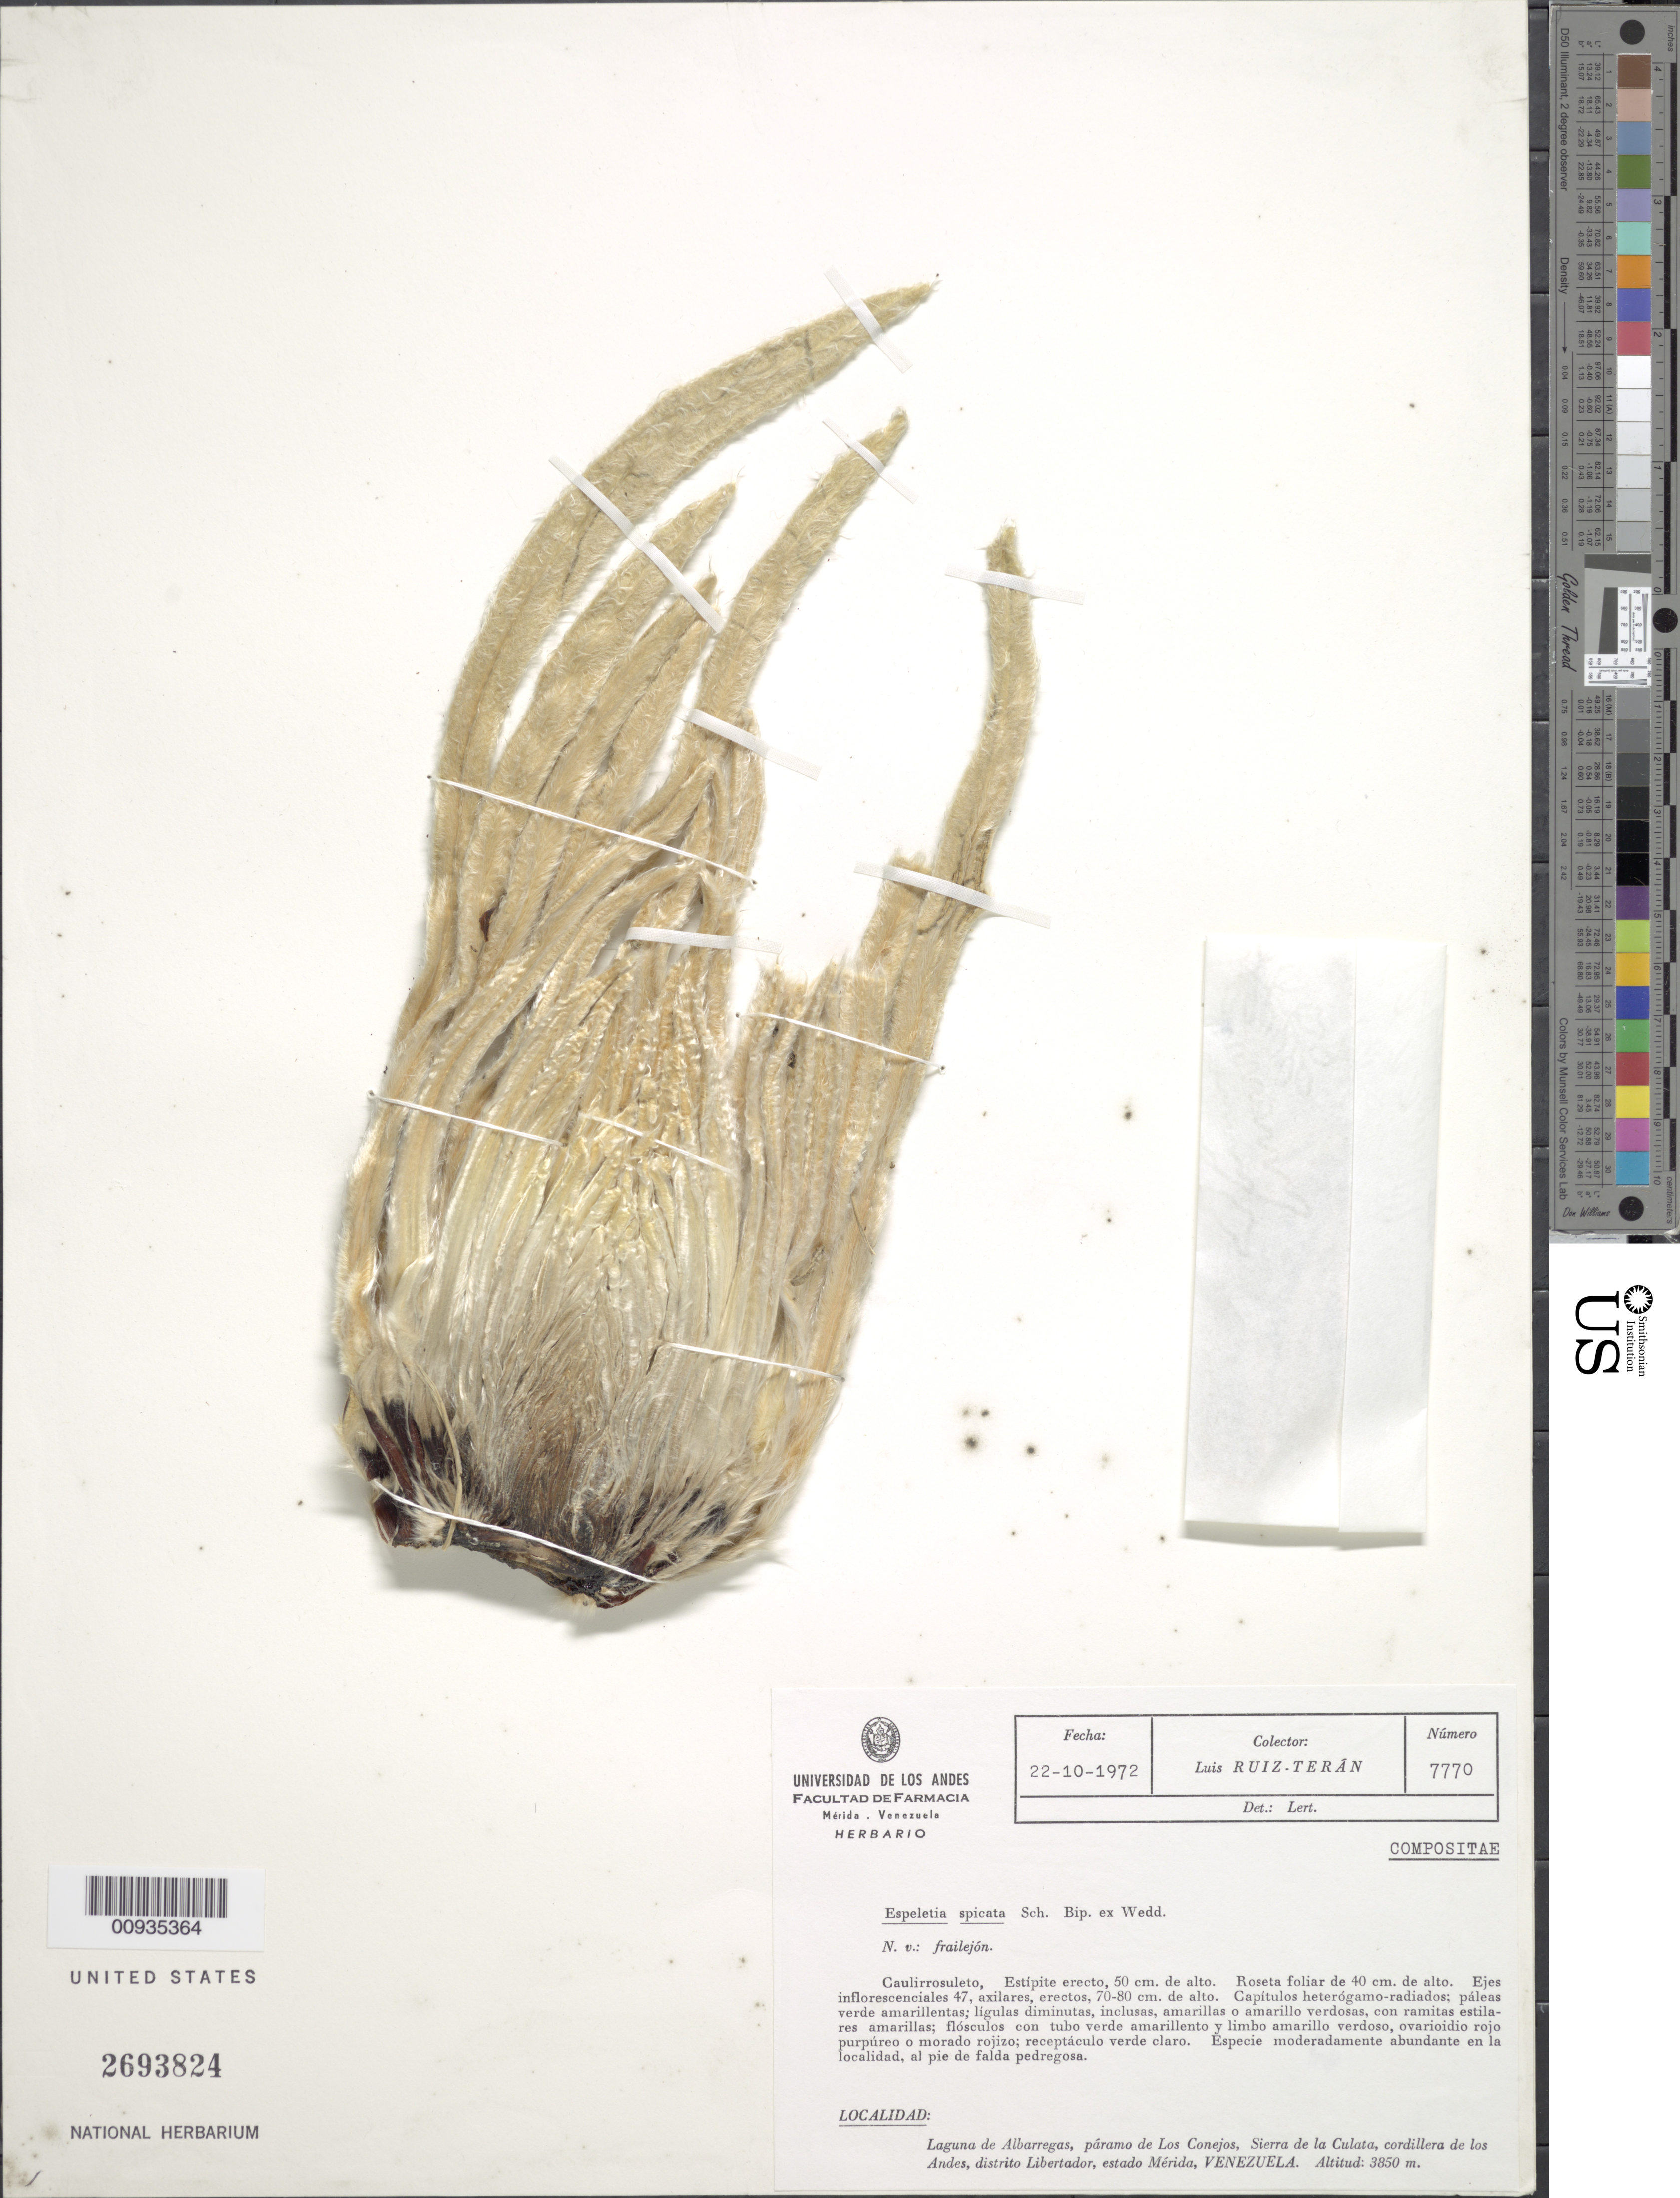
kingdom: Plantae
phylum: Tracheophyta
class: Magnoliopsida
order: Asterales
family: Asteraceae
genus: Coespeletia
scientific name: Coespeletia spicata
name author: (Sch. Bip. ex Wedd.) Cuatrec.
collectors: L. E. Ruíz-Terán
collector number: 7770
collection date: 1972-10-22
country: Venezuela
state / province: Mérida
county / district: Libertador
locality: Páramo de Los Conejos. Laguna de Albarregas, Sierra de la Culata, cordillera de los Andes.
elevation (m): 3850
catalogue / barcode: US 2693824